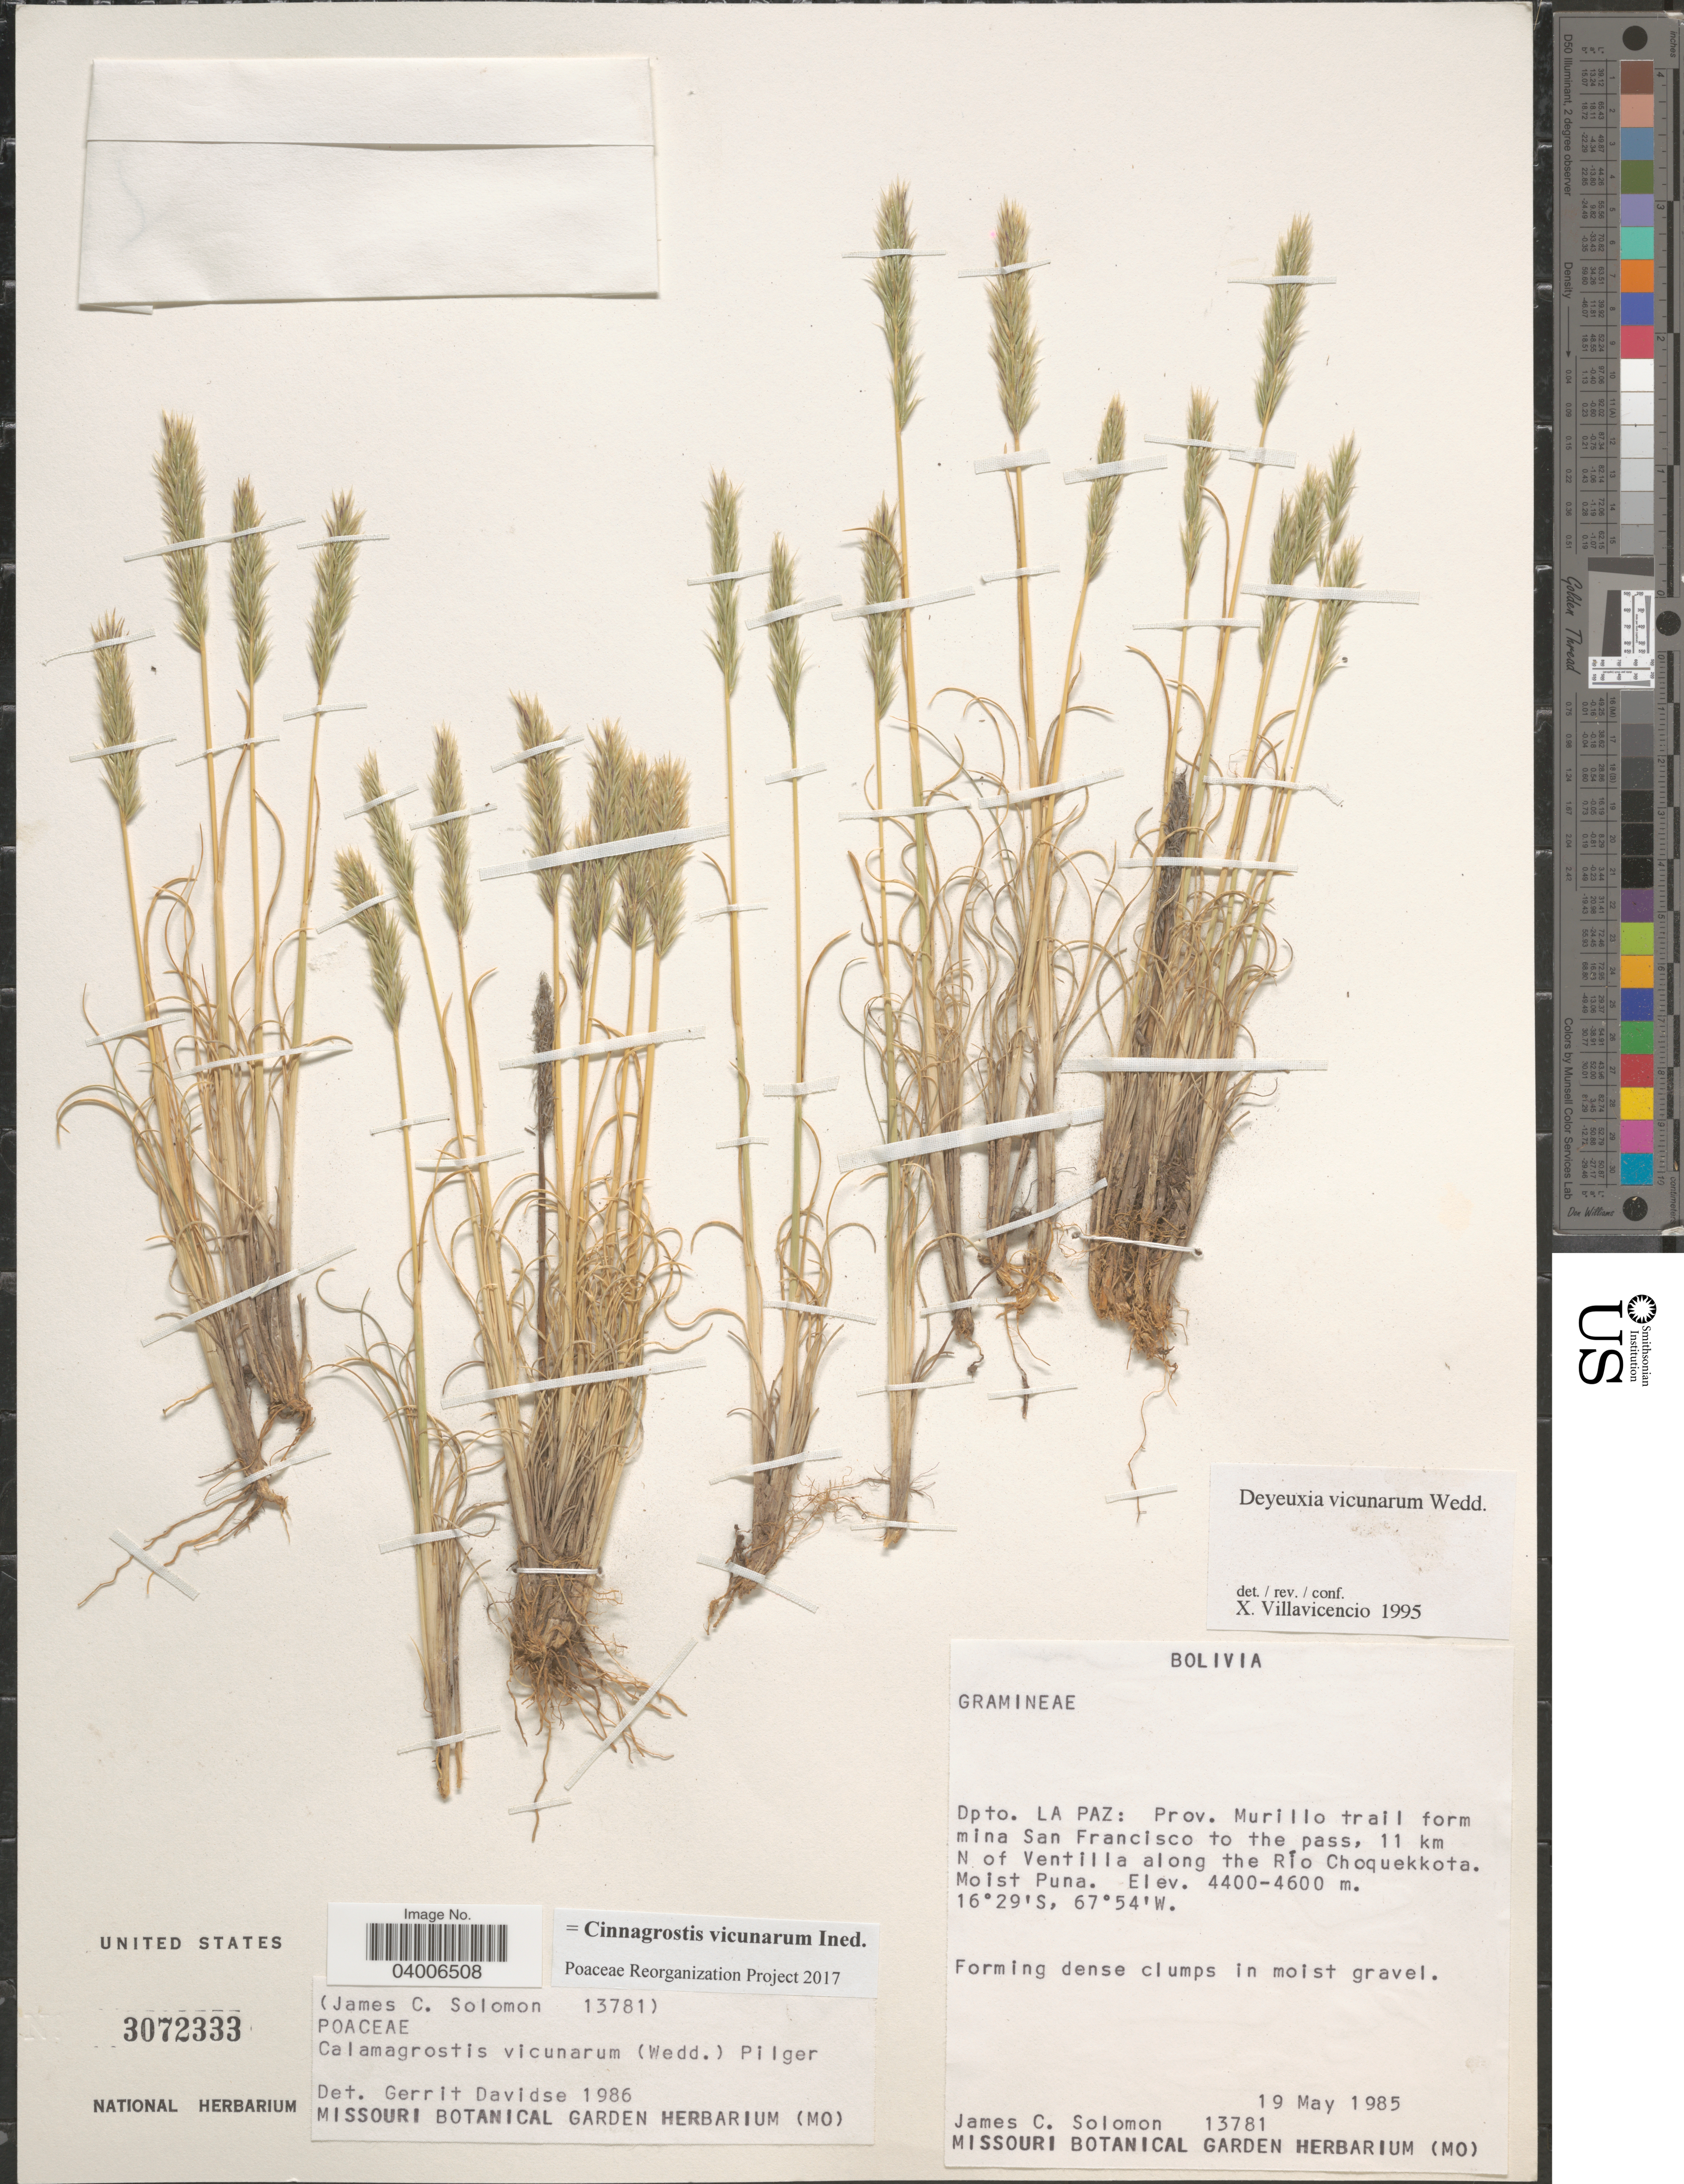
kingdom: Plantae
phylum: Tracheophyta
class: Liliopsida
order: Poales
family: Poaceae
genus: Cinnagrostis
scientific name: Cinnagrostis vicunarum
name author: (Wedd.) P.M. Peterson et al.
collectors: J. C. Solomon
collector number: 13781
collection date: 1985-05-19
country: Bolivia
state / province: La Paz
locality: Dpto. La Paz: Prov. Murillo trail from mina San Francisco to the pass, 11 km N of Ventilla along the Río Choquekkota. Moist Puna.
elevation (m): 4400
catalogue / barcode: US 3072333